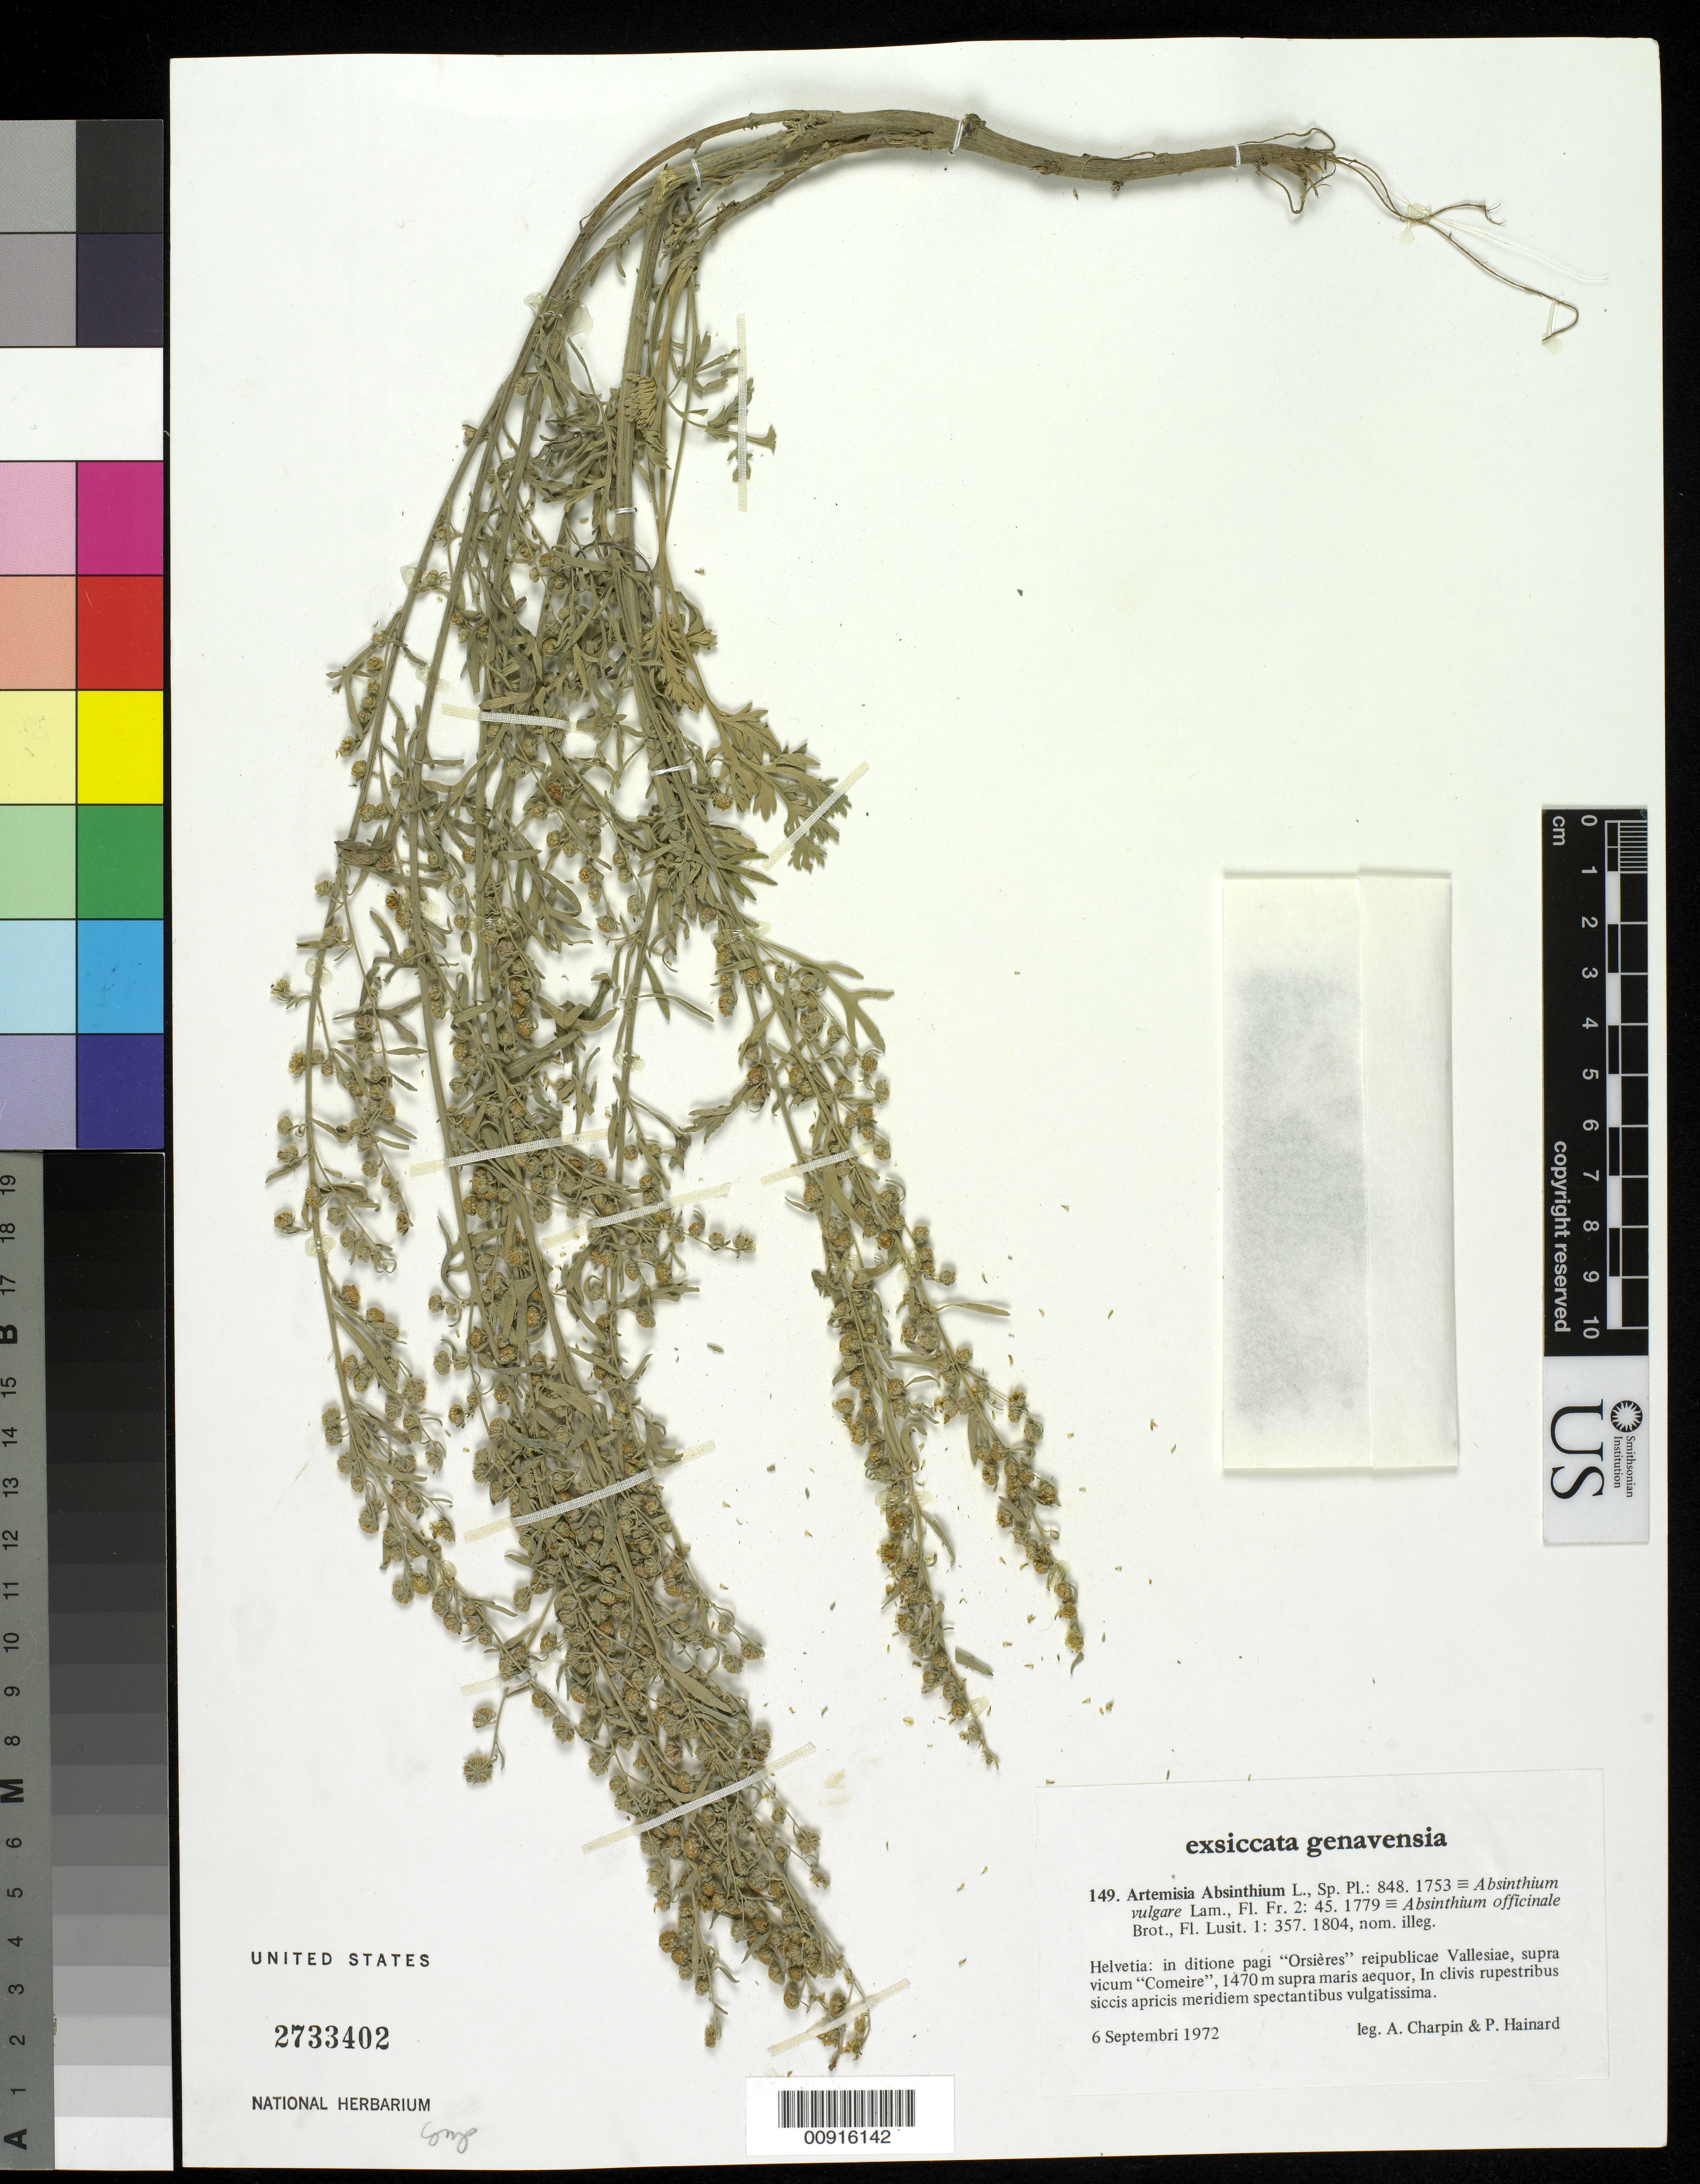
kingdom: Plantae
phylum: Tracheophyta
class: Magnoliopsida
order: Asterales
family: Asteraceae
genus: Artemisia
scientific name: Artemisia absinthium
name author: L.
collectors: A. Charpin & P. Hainard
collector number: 149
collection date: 1972-09-06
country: Italy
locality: Genevensia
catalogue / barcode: US 2733402